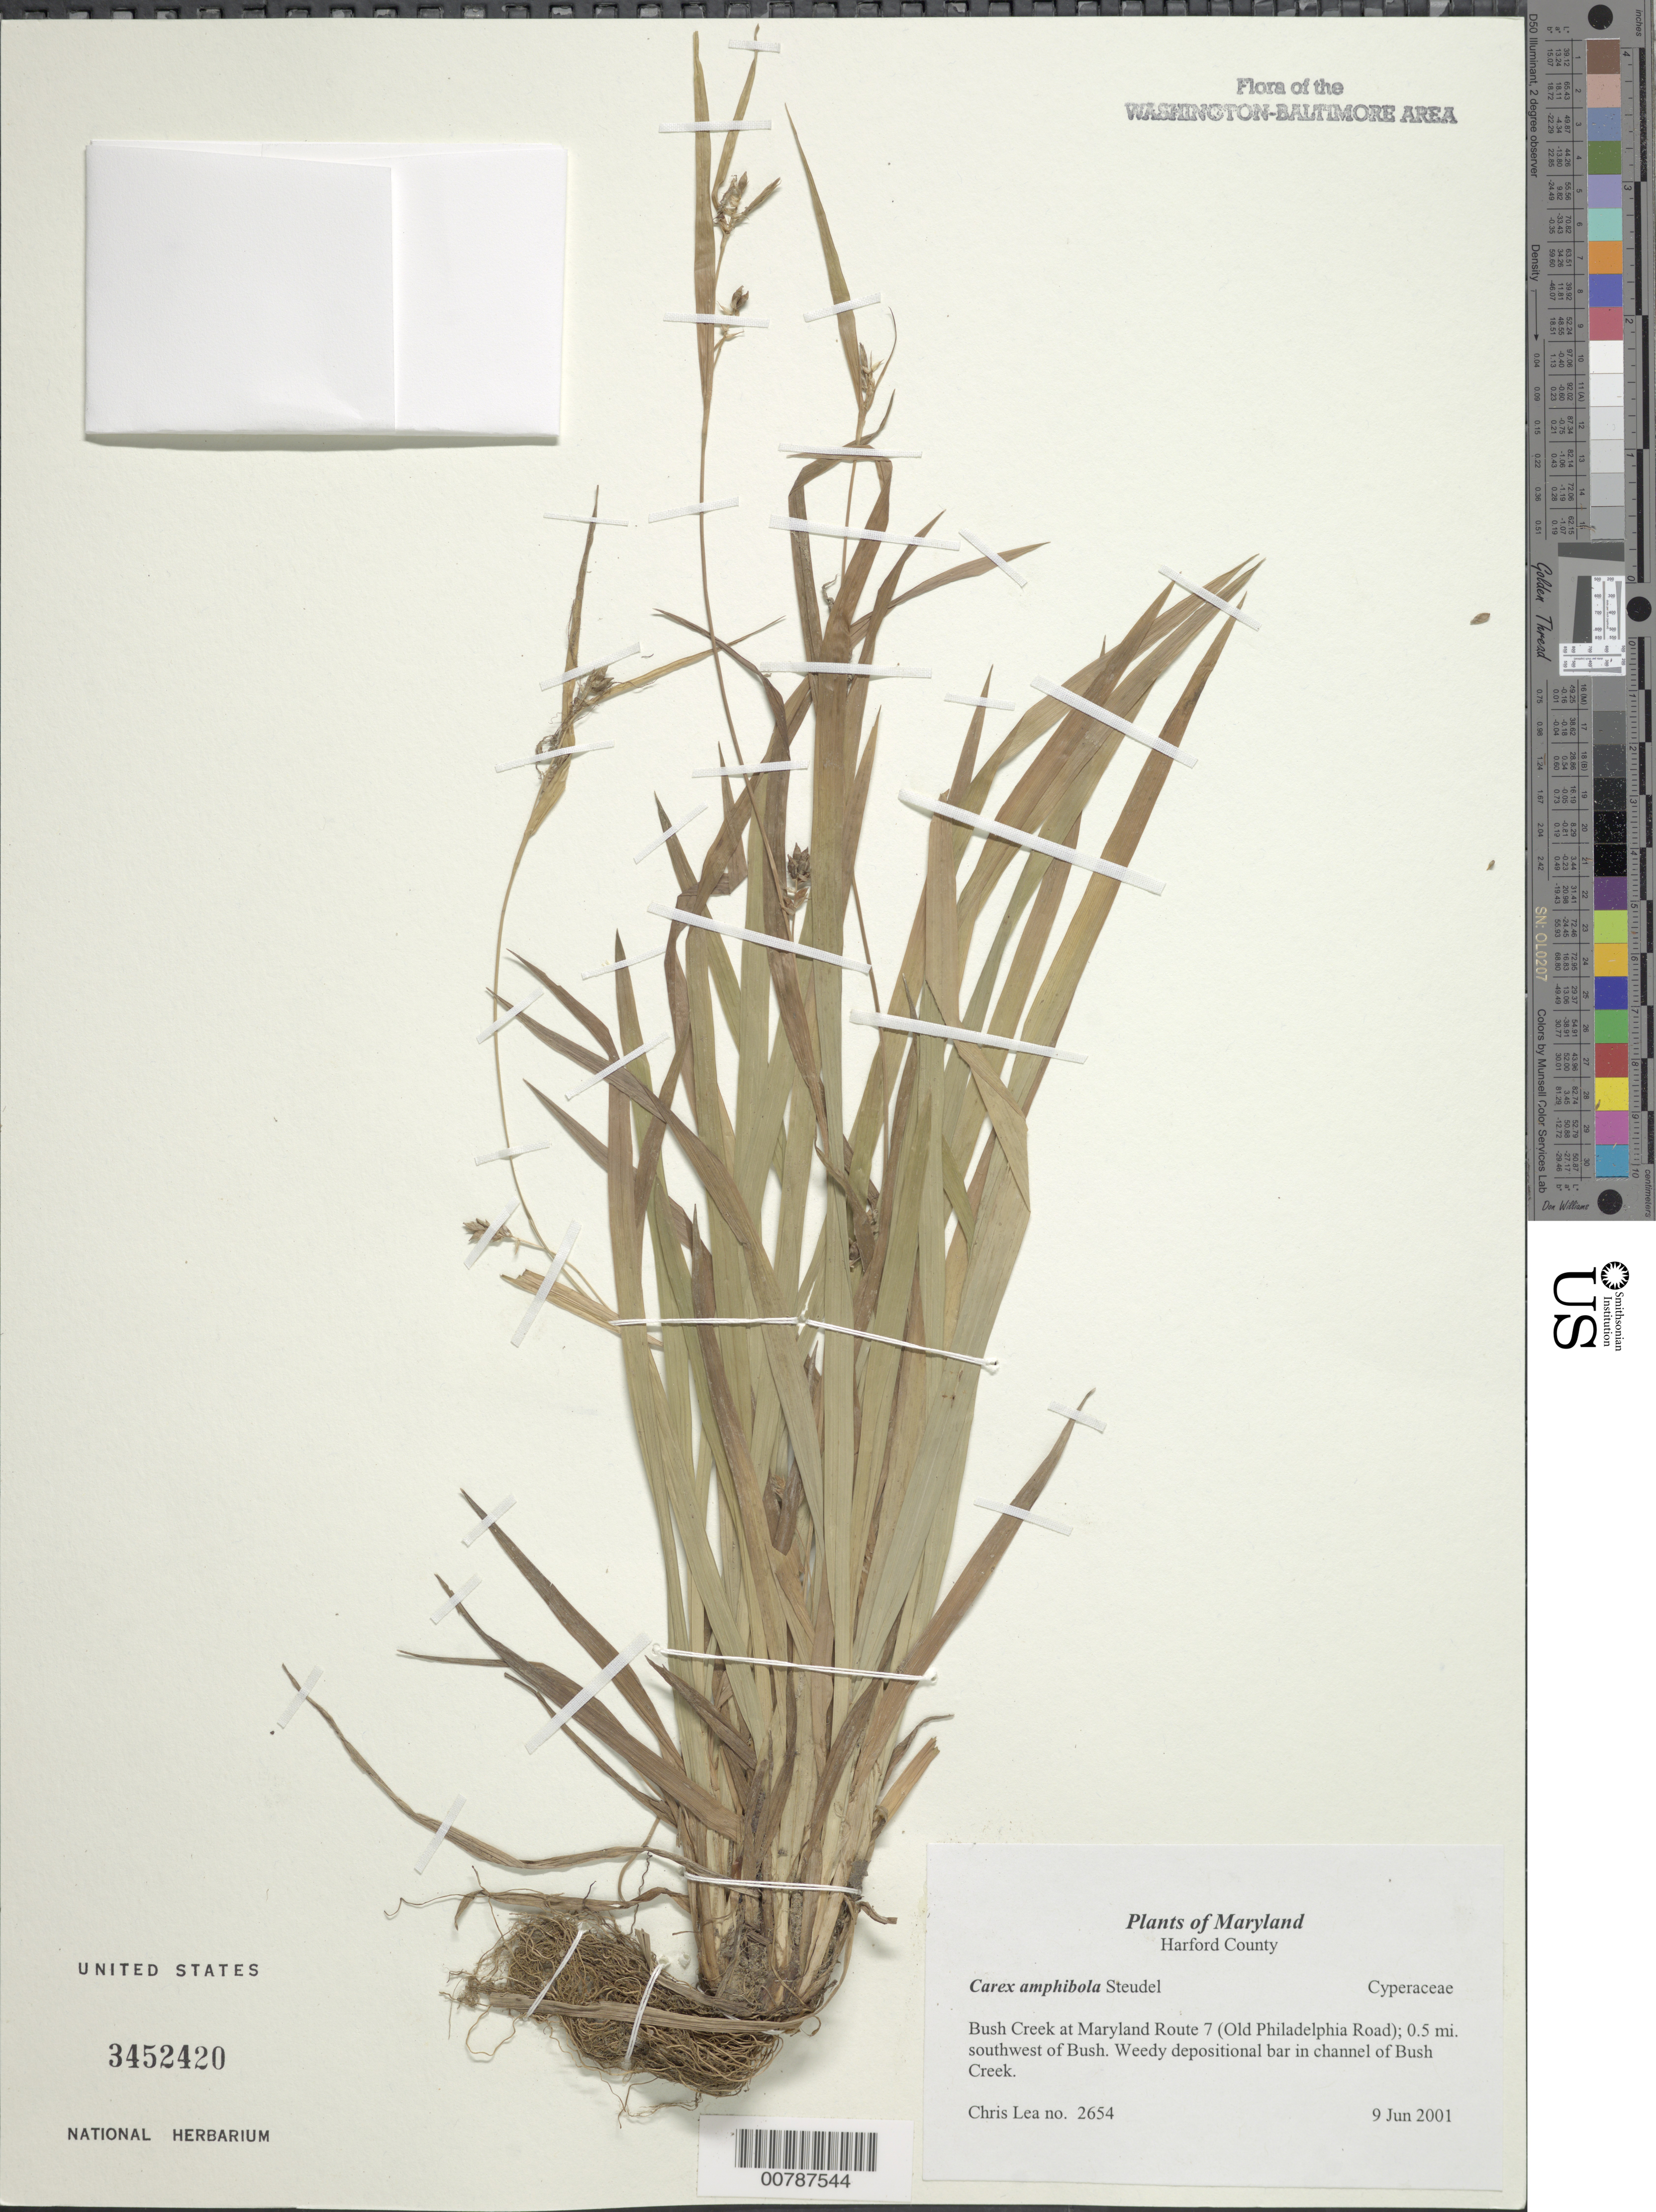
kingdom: Plantae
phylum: Tracheophyta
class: Liliopsida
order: Poales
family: Cyperaceae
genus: Carex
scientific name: Carex amphibola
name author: Steud.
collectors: C. Lea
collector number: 2654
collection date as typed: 9 Jun 2001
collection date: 2001-06-09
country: United States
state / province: Maryland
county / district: Harford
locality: Bush Creek at MD Route 7 (Old Philadelphia Road); 0.5 mi. southwest of Bush).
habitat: Weedy depositional bar in channel of Bush Creek.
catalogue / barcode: US 3452420